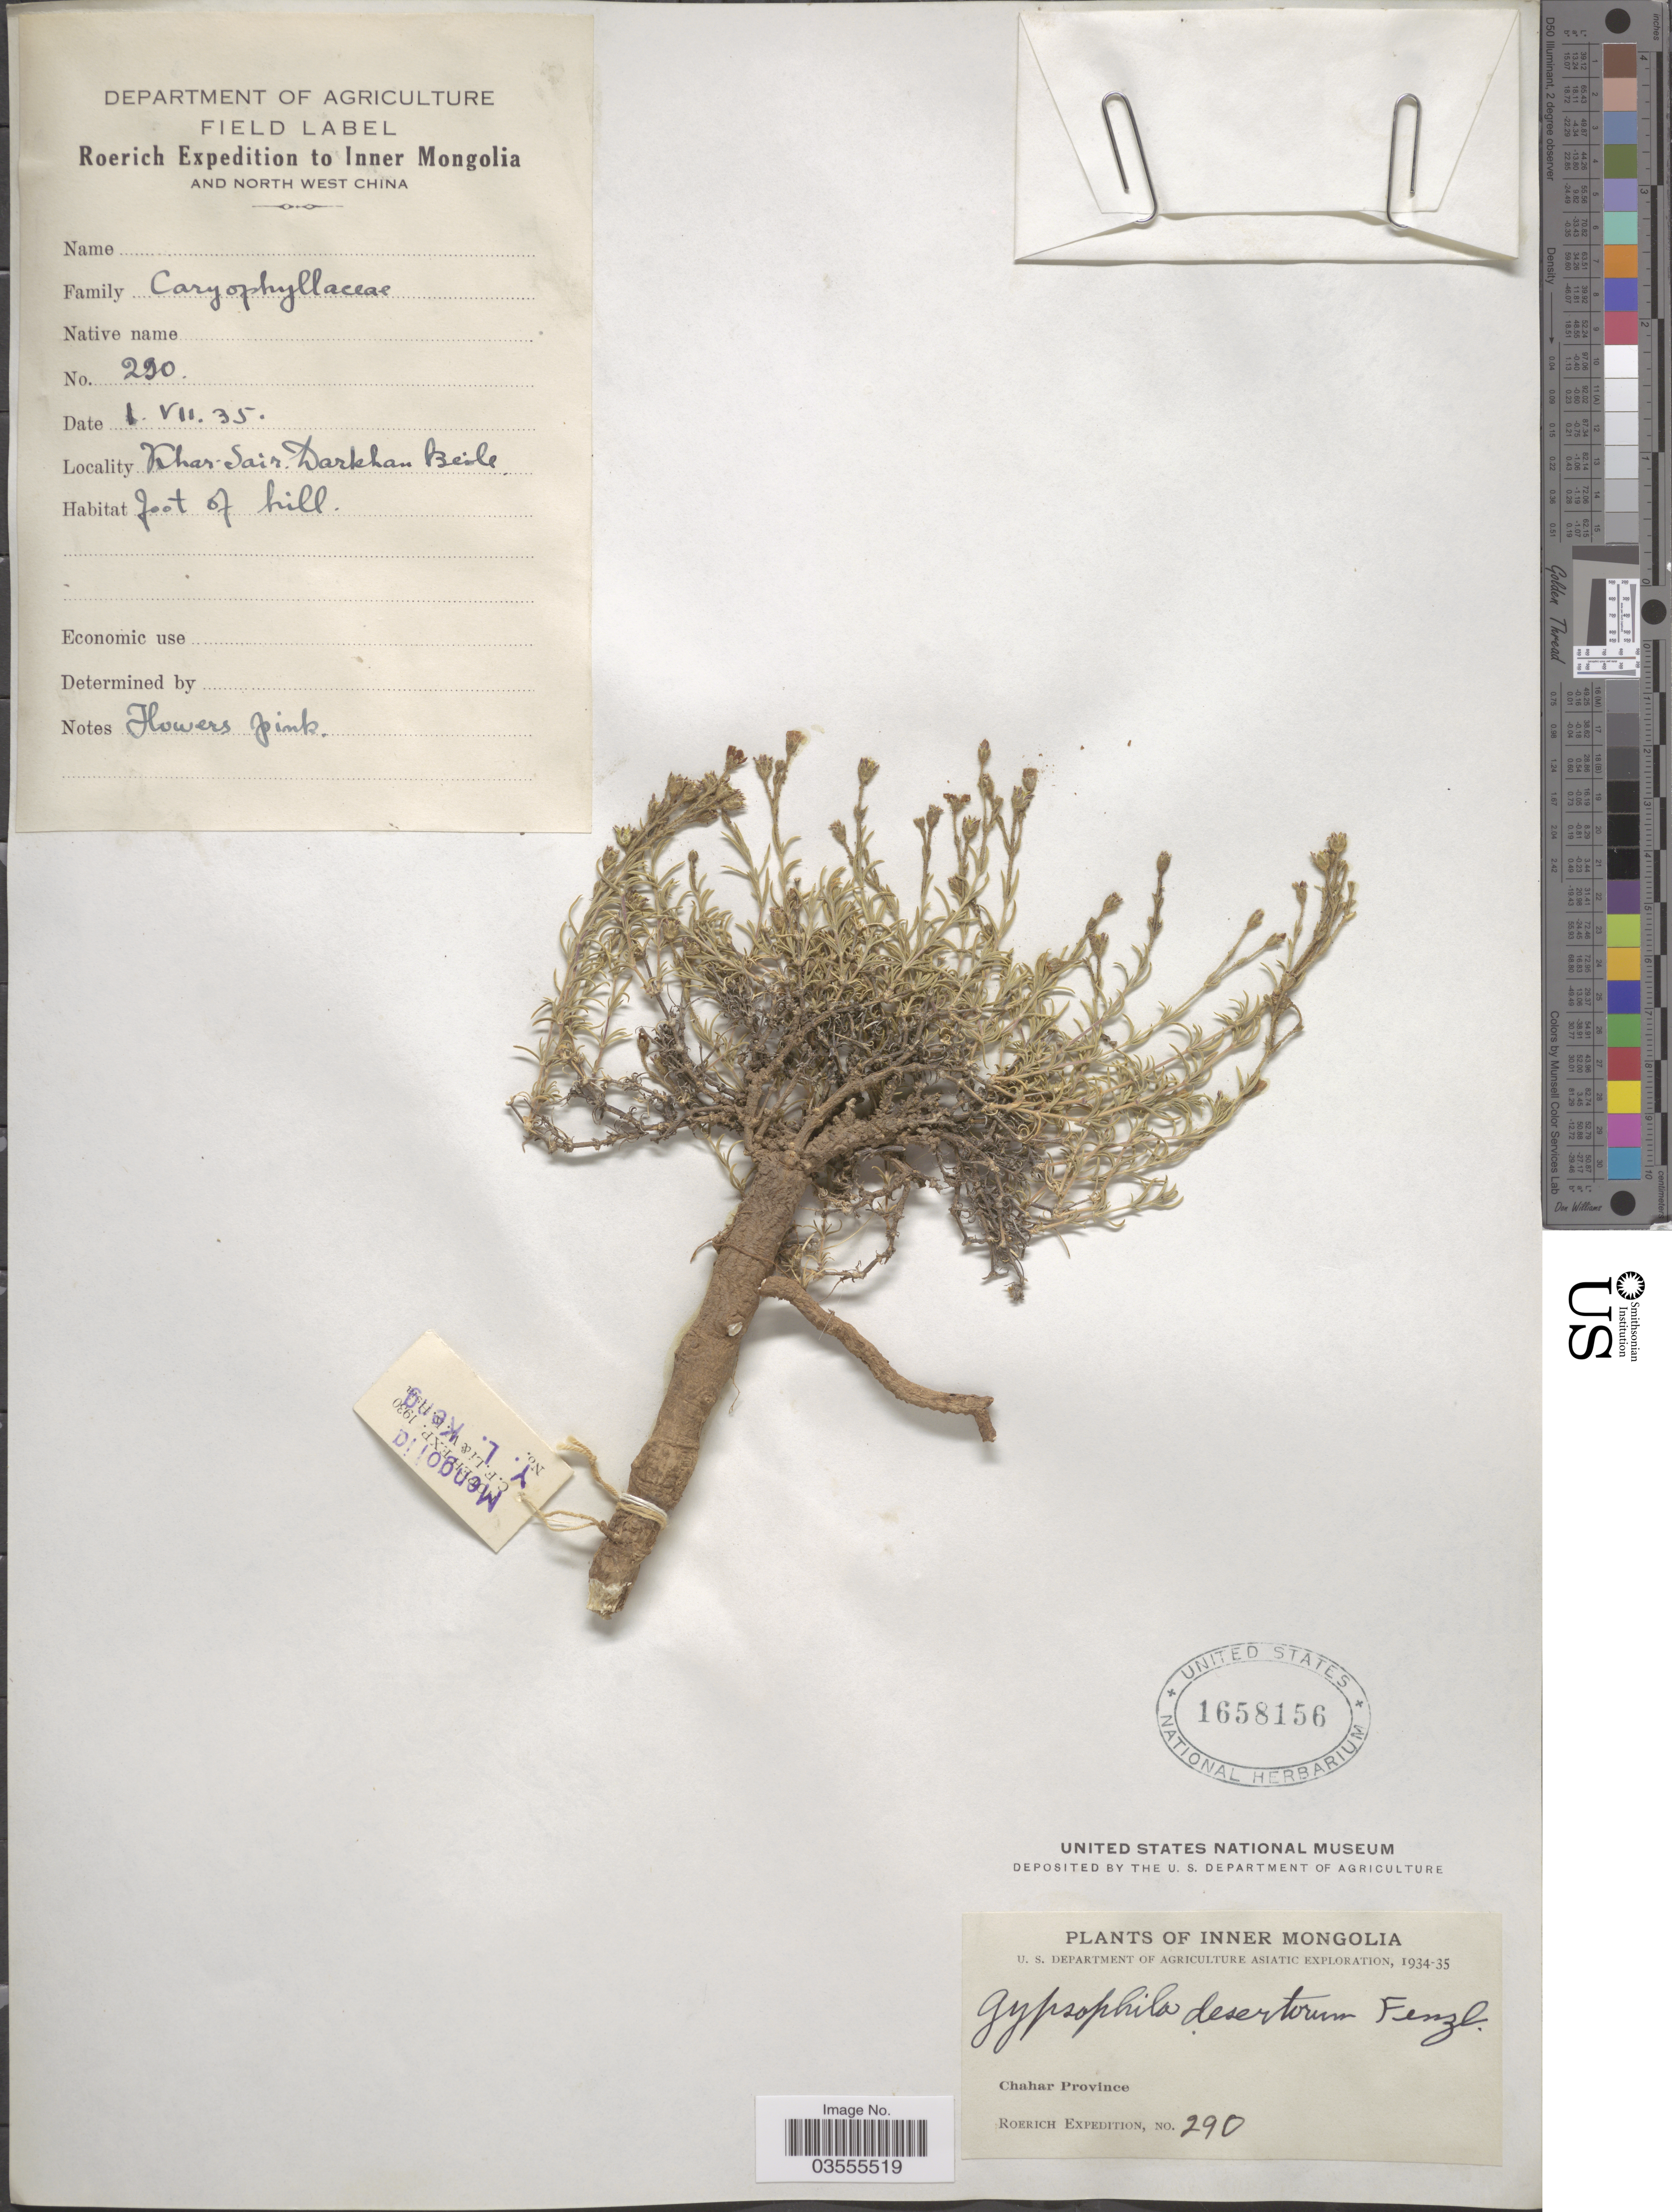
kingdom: Plantae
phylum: Tracheophyta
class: Magnoliopsida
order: Caryophyllales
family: Caryophyllaceae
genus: Heterochroa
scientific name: Heterochroa desertorum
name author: Bunge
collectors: -. Roerich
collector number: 290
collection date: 1935-07-01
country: China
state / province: Nei Monggol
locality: Inner Mongolia. Chahar Province. North West China. Khar-Sair. Darkhan Beile.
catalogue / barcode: US 1658156